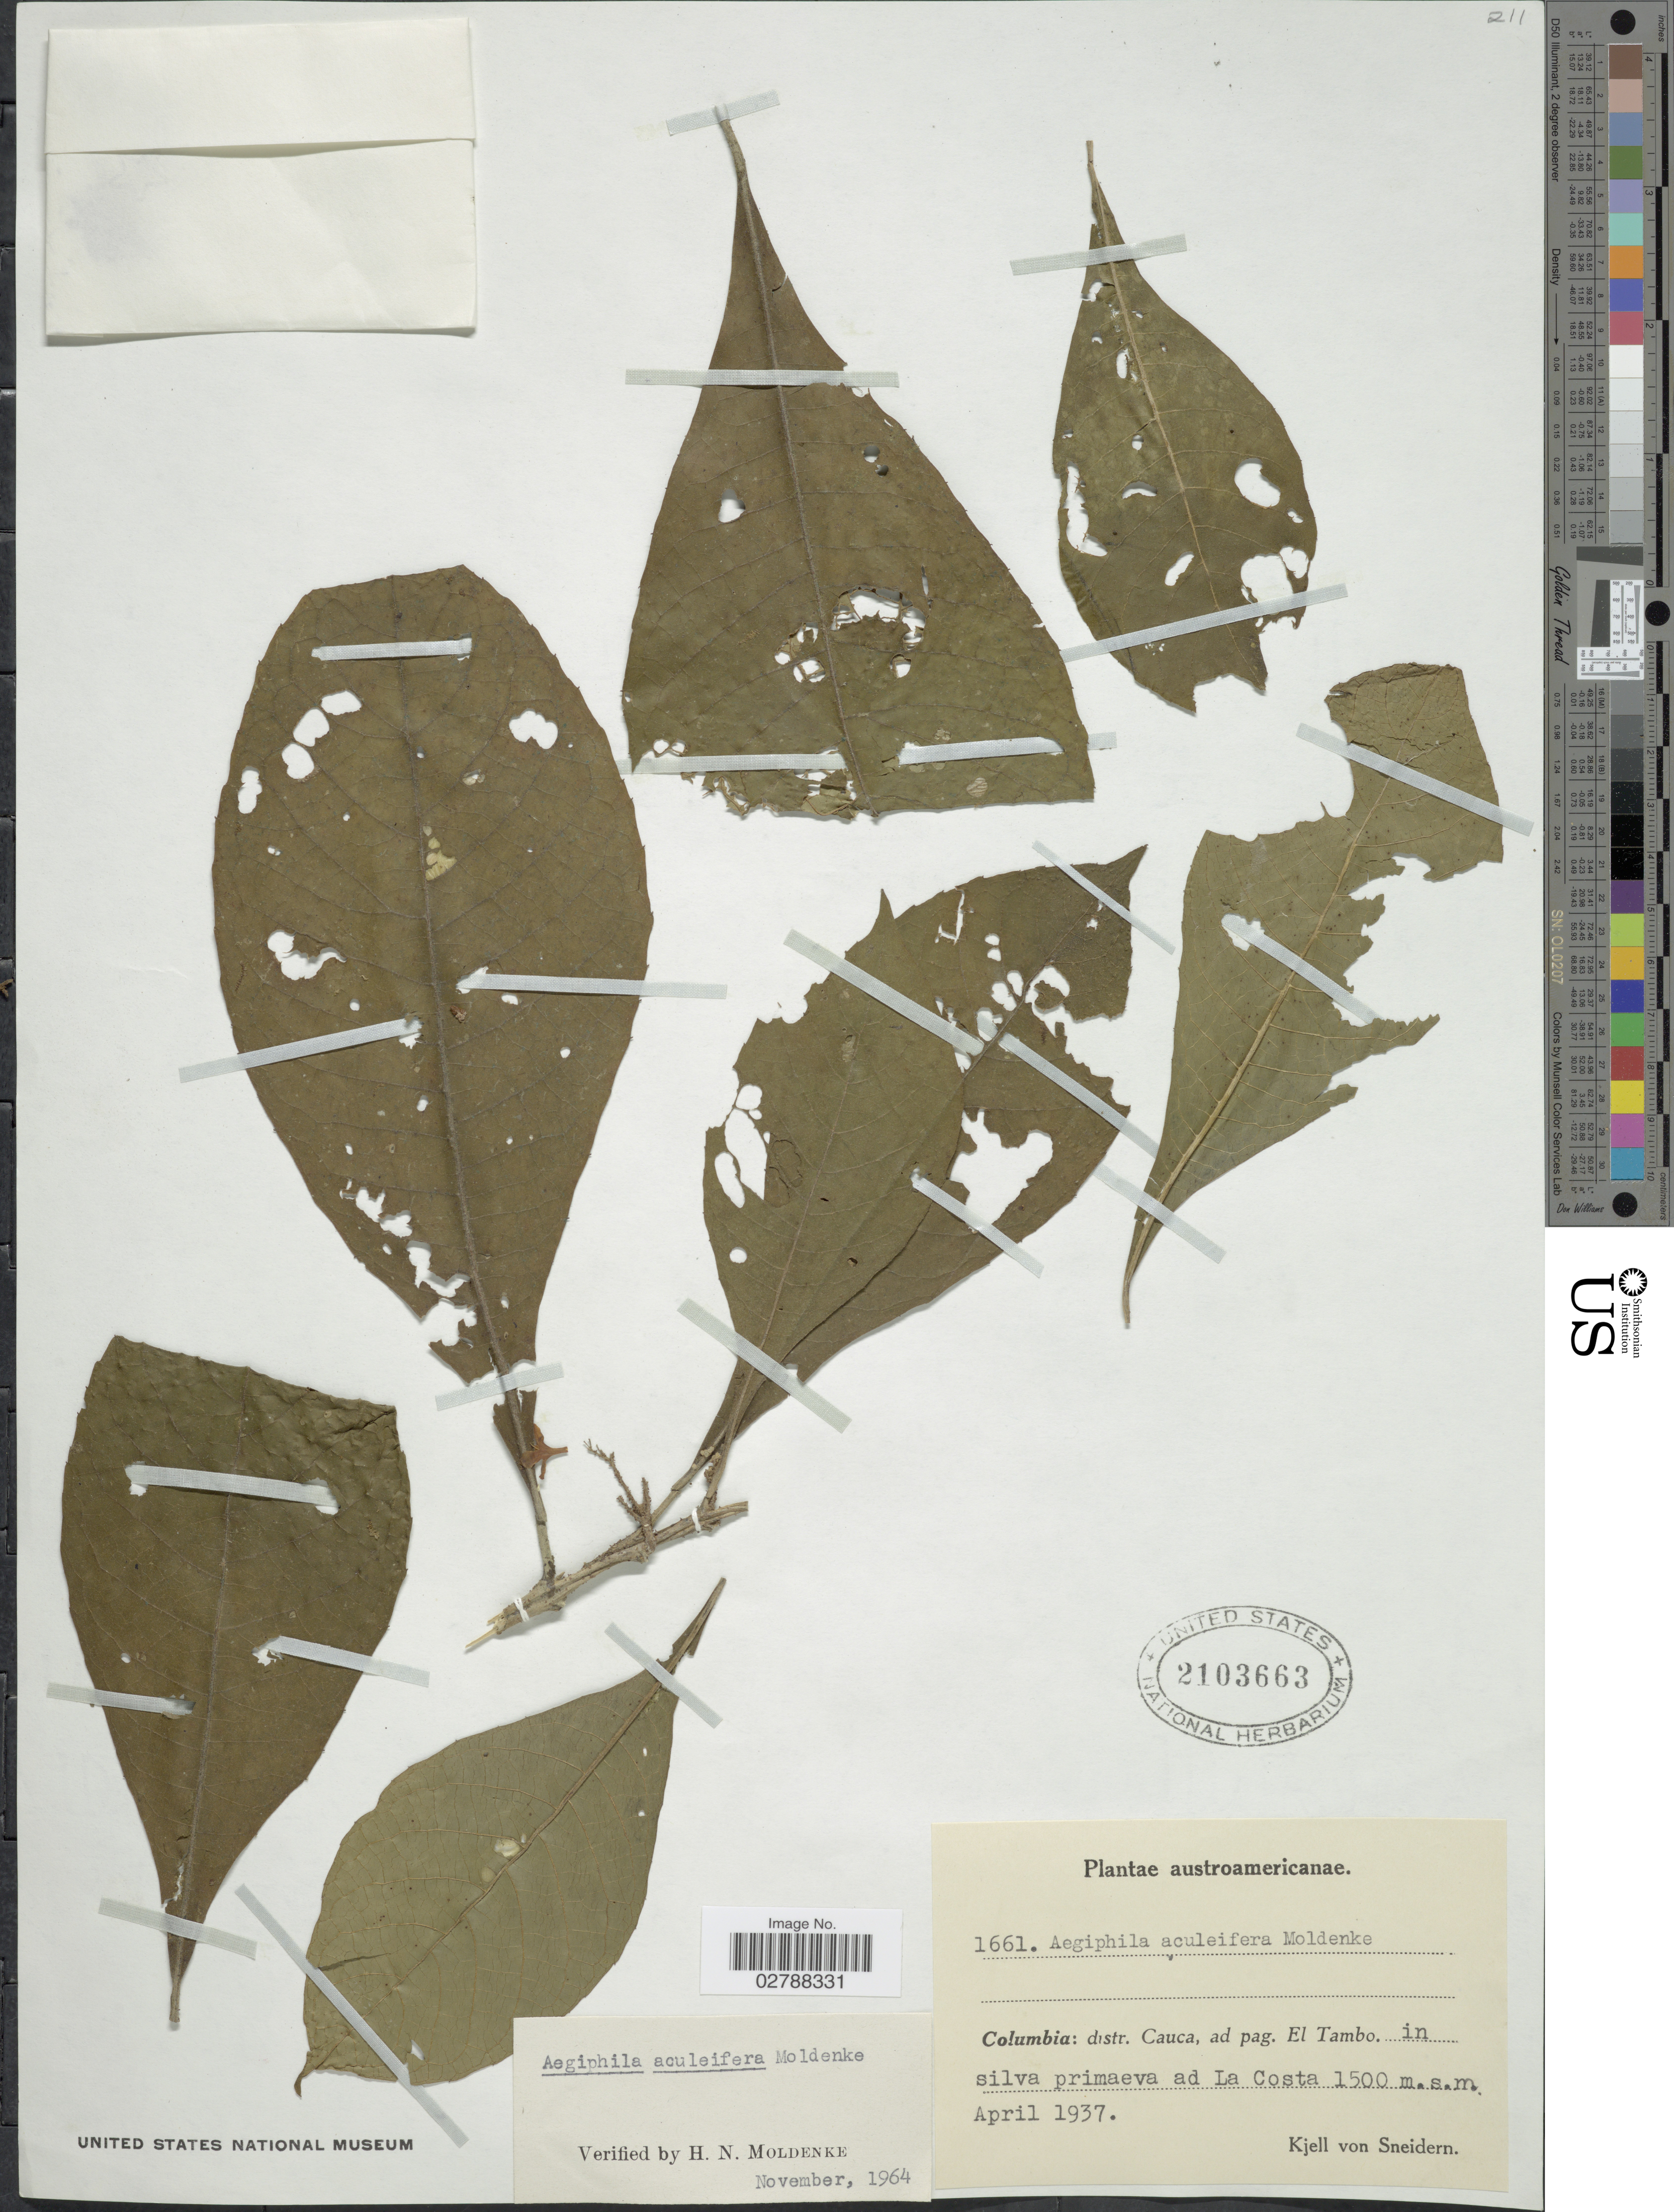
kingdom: Plantae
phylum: Tracheophyta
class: Magnoliopsida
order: Lamiales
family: Lamiaceae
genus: Aegiphila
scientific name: Aegiphila aculeifera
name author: Moldenke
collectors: K. von Sneidern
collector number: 1661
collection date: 1937-04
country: Colombia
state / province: Cauca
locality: Distr. Cauca, ad. pag. El Tambo. in silva primaeva ad La Costa.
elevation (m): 1500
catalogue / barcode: US 2103663